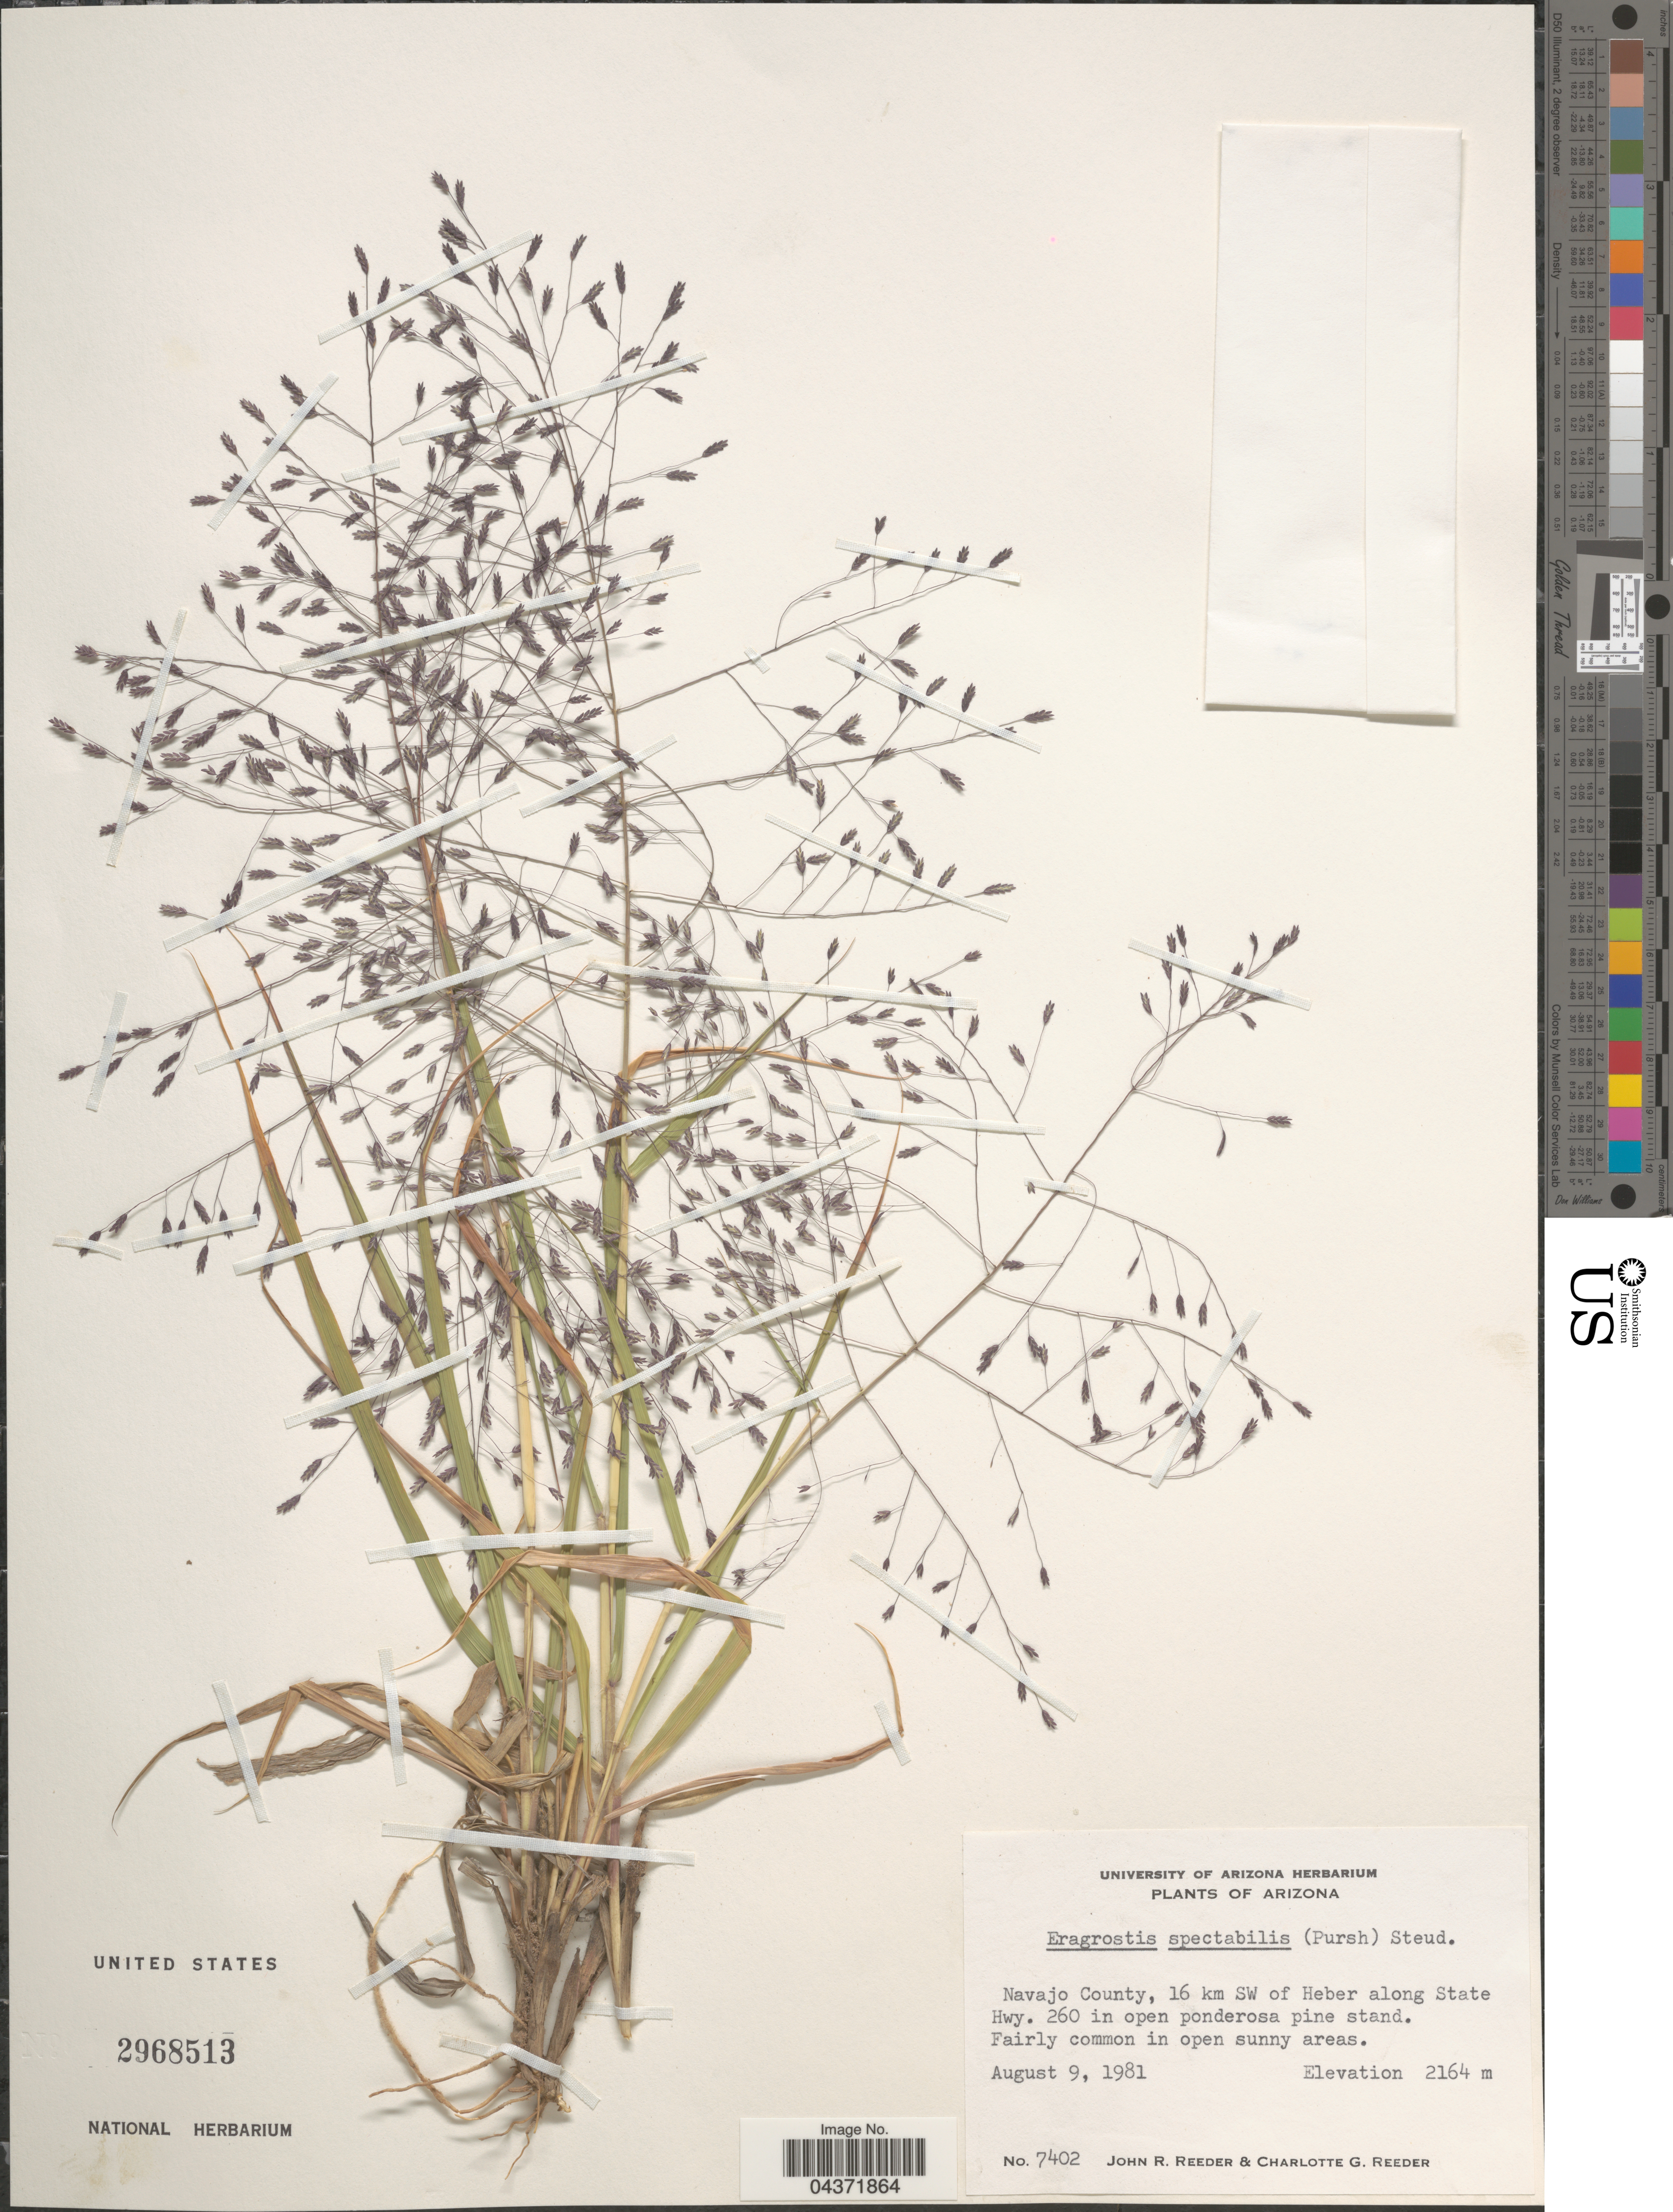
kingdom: Plantae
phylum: Tracheophyta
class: Liliopsida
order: Poales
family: Poaceae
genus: Eragrostis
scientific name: Eragrostis spectabilis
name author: (Pursh) Steud.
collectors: J. R. Reeder & C. G. Reeder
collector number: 7402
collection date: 1981-08-09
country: United States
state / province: Arizona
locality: Navajo County, 16 km SW of Heber along State Hwy. 260.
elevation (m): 2164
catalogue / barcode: US 2968513